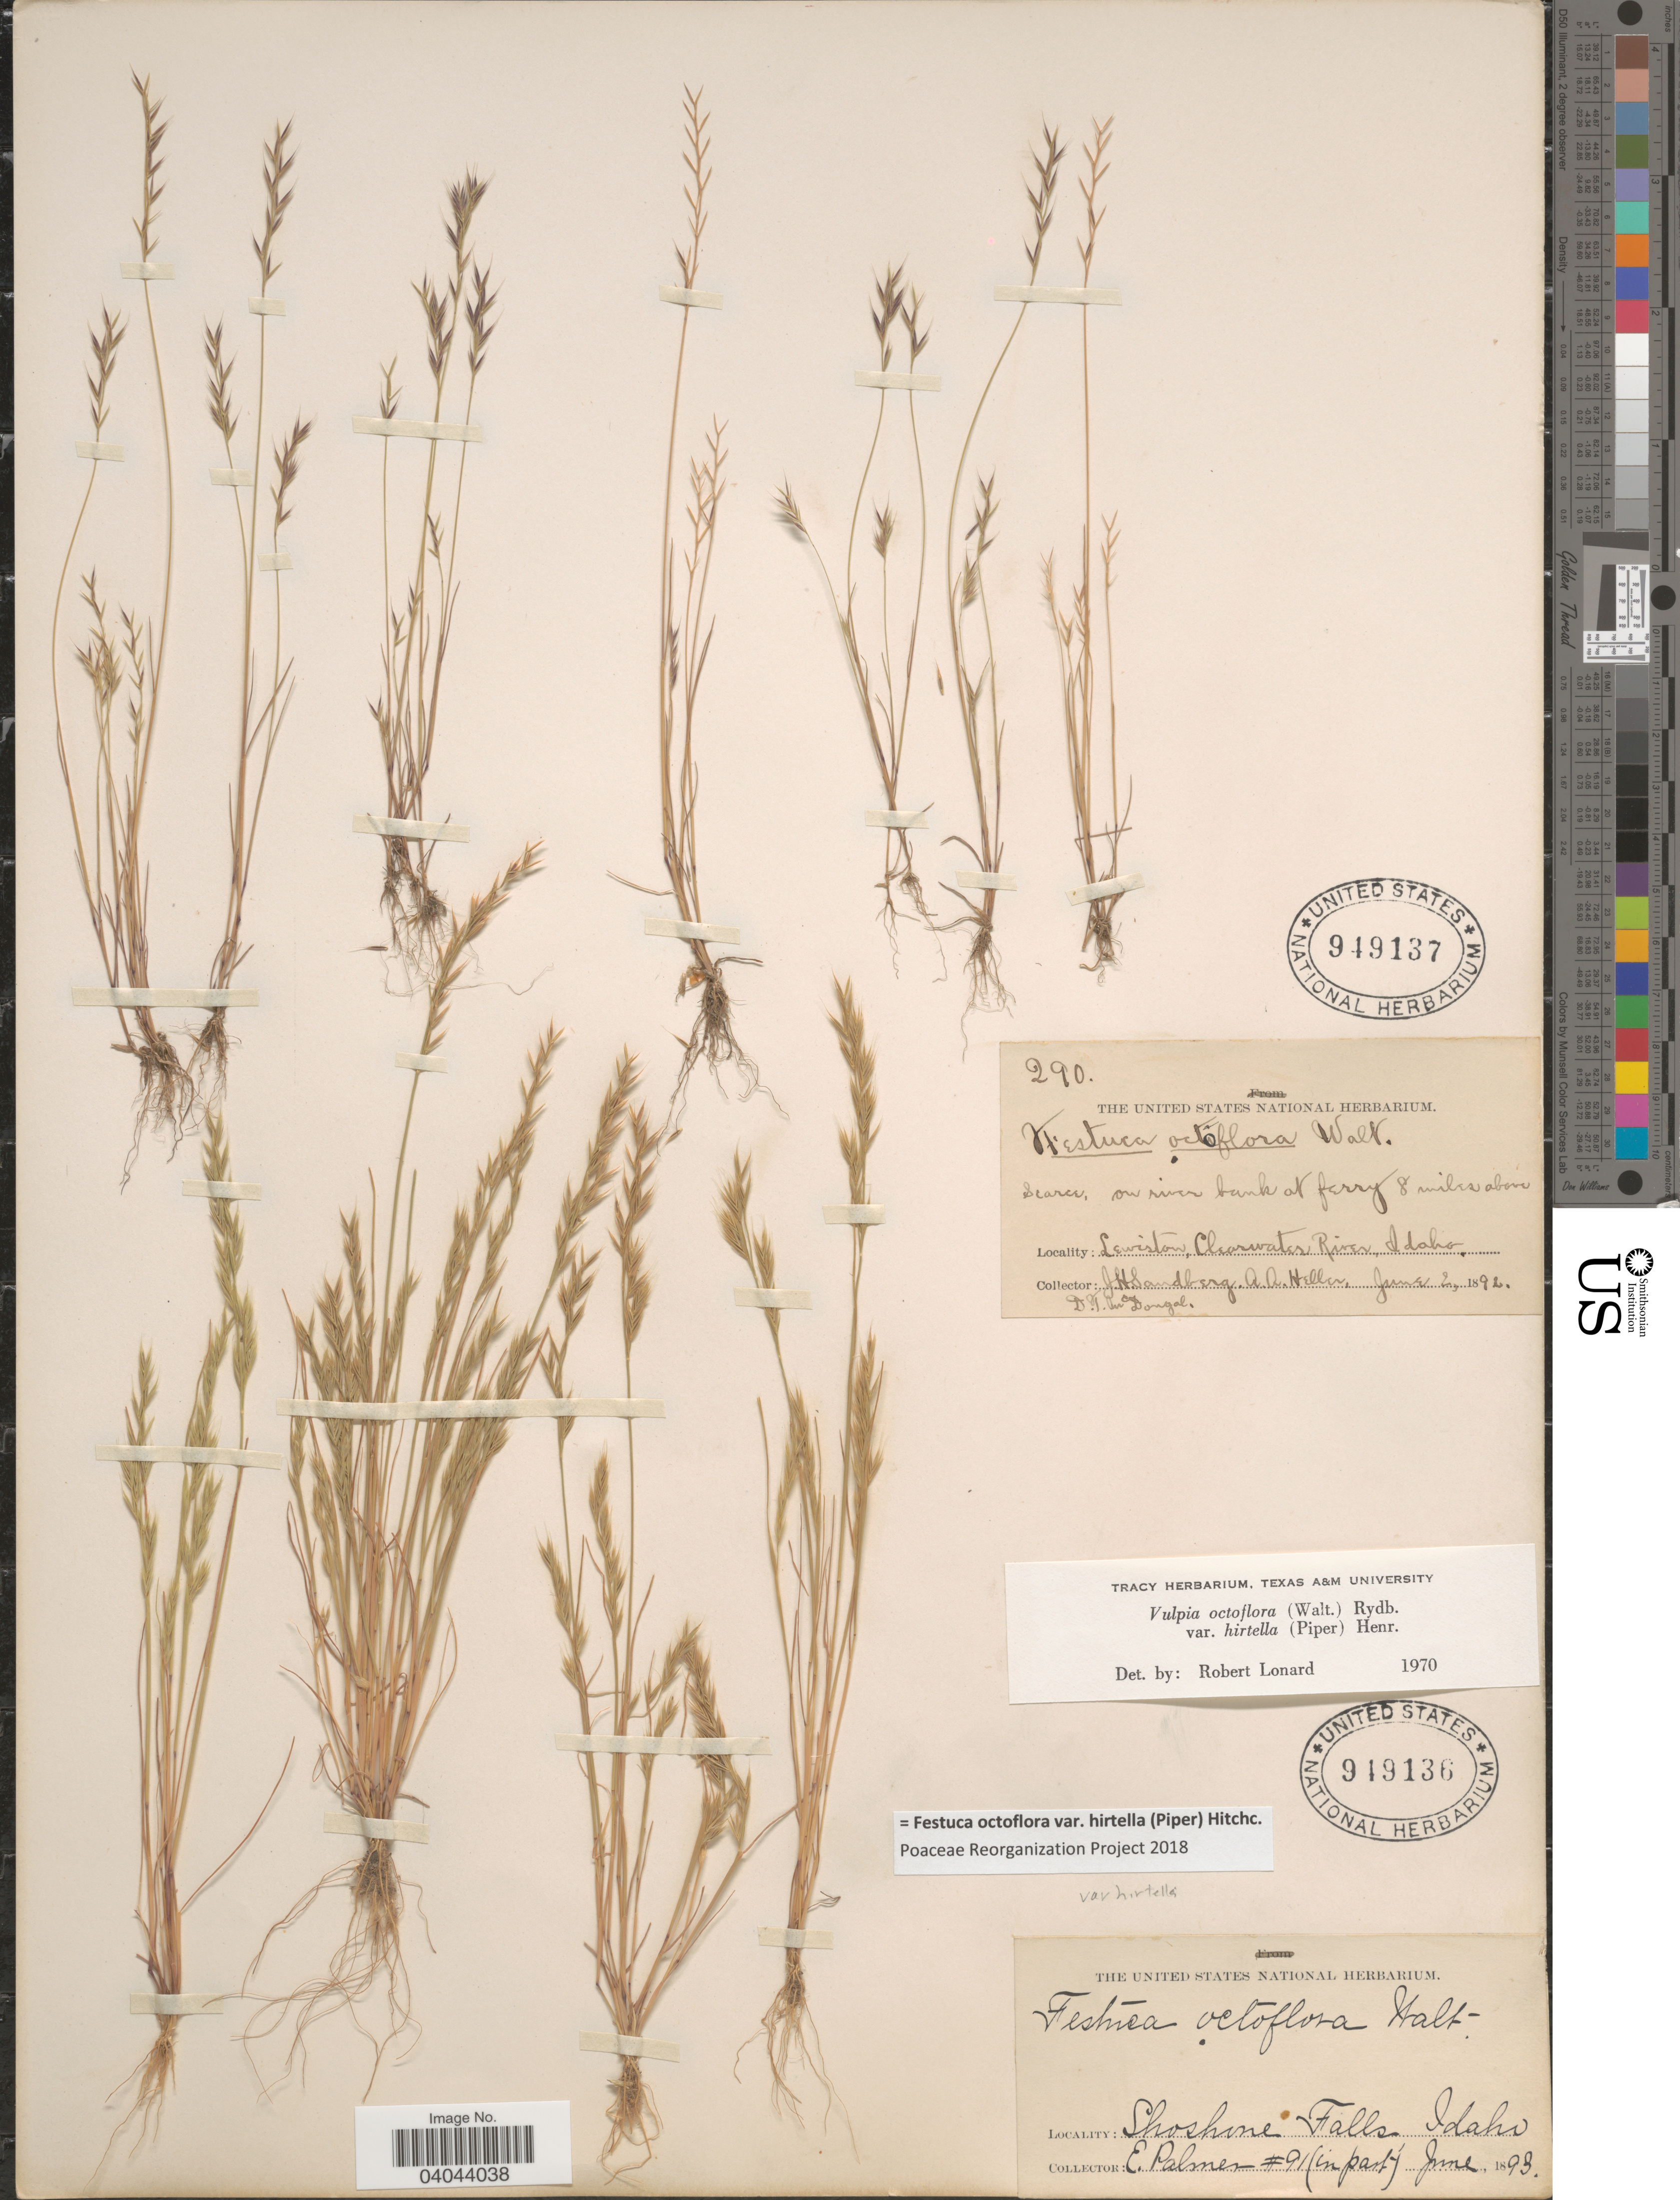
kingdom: Plantae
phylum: Tracheophyta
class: Liliopsida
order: Poales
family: Poaceae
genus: Festuca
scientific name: Festuca octoflora var. hirtella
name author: Piper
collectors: J. H. Sandberg, A. A. Heller & D. McDougal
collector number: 290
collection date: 1892-06-02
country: United States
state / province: Idaho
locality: On river bank at ferry 8 miles above Lewiston, Clearwater River.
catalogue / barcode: US 949137-2